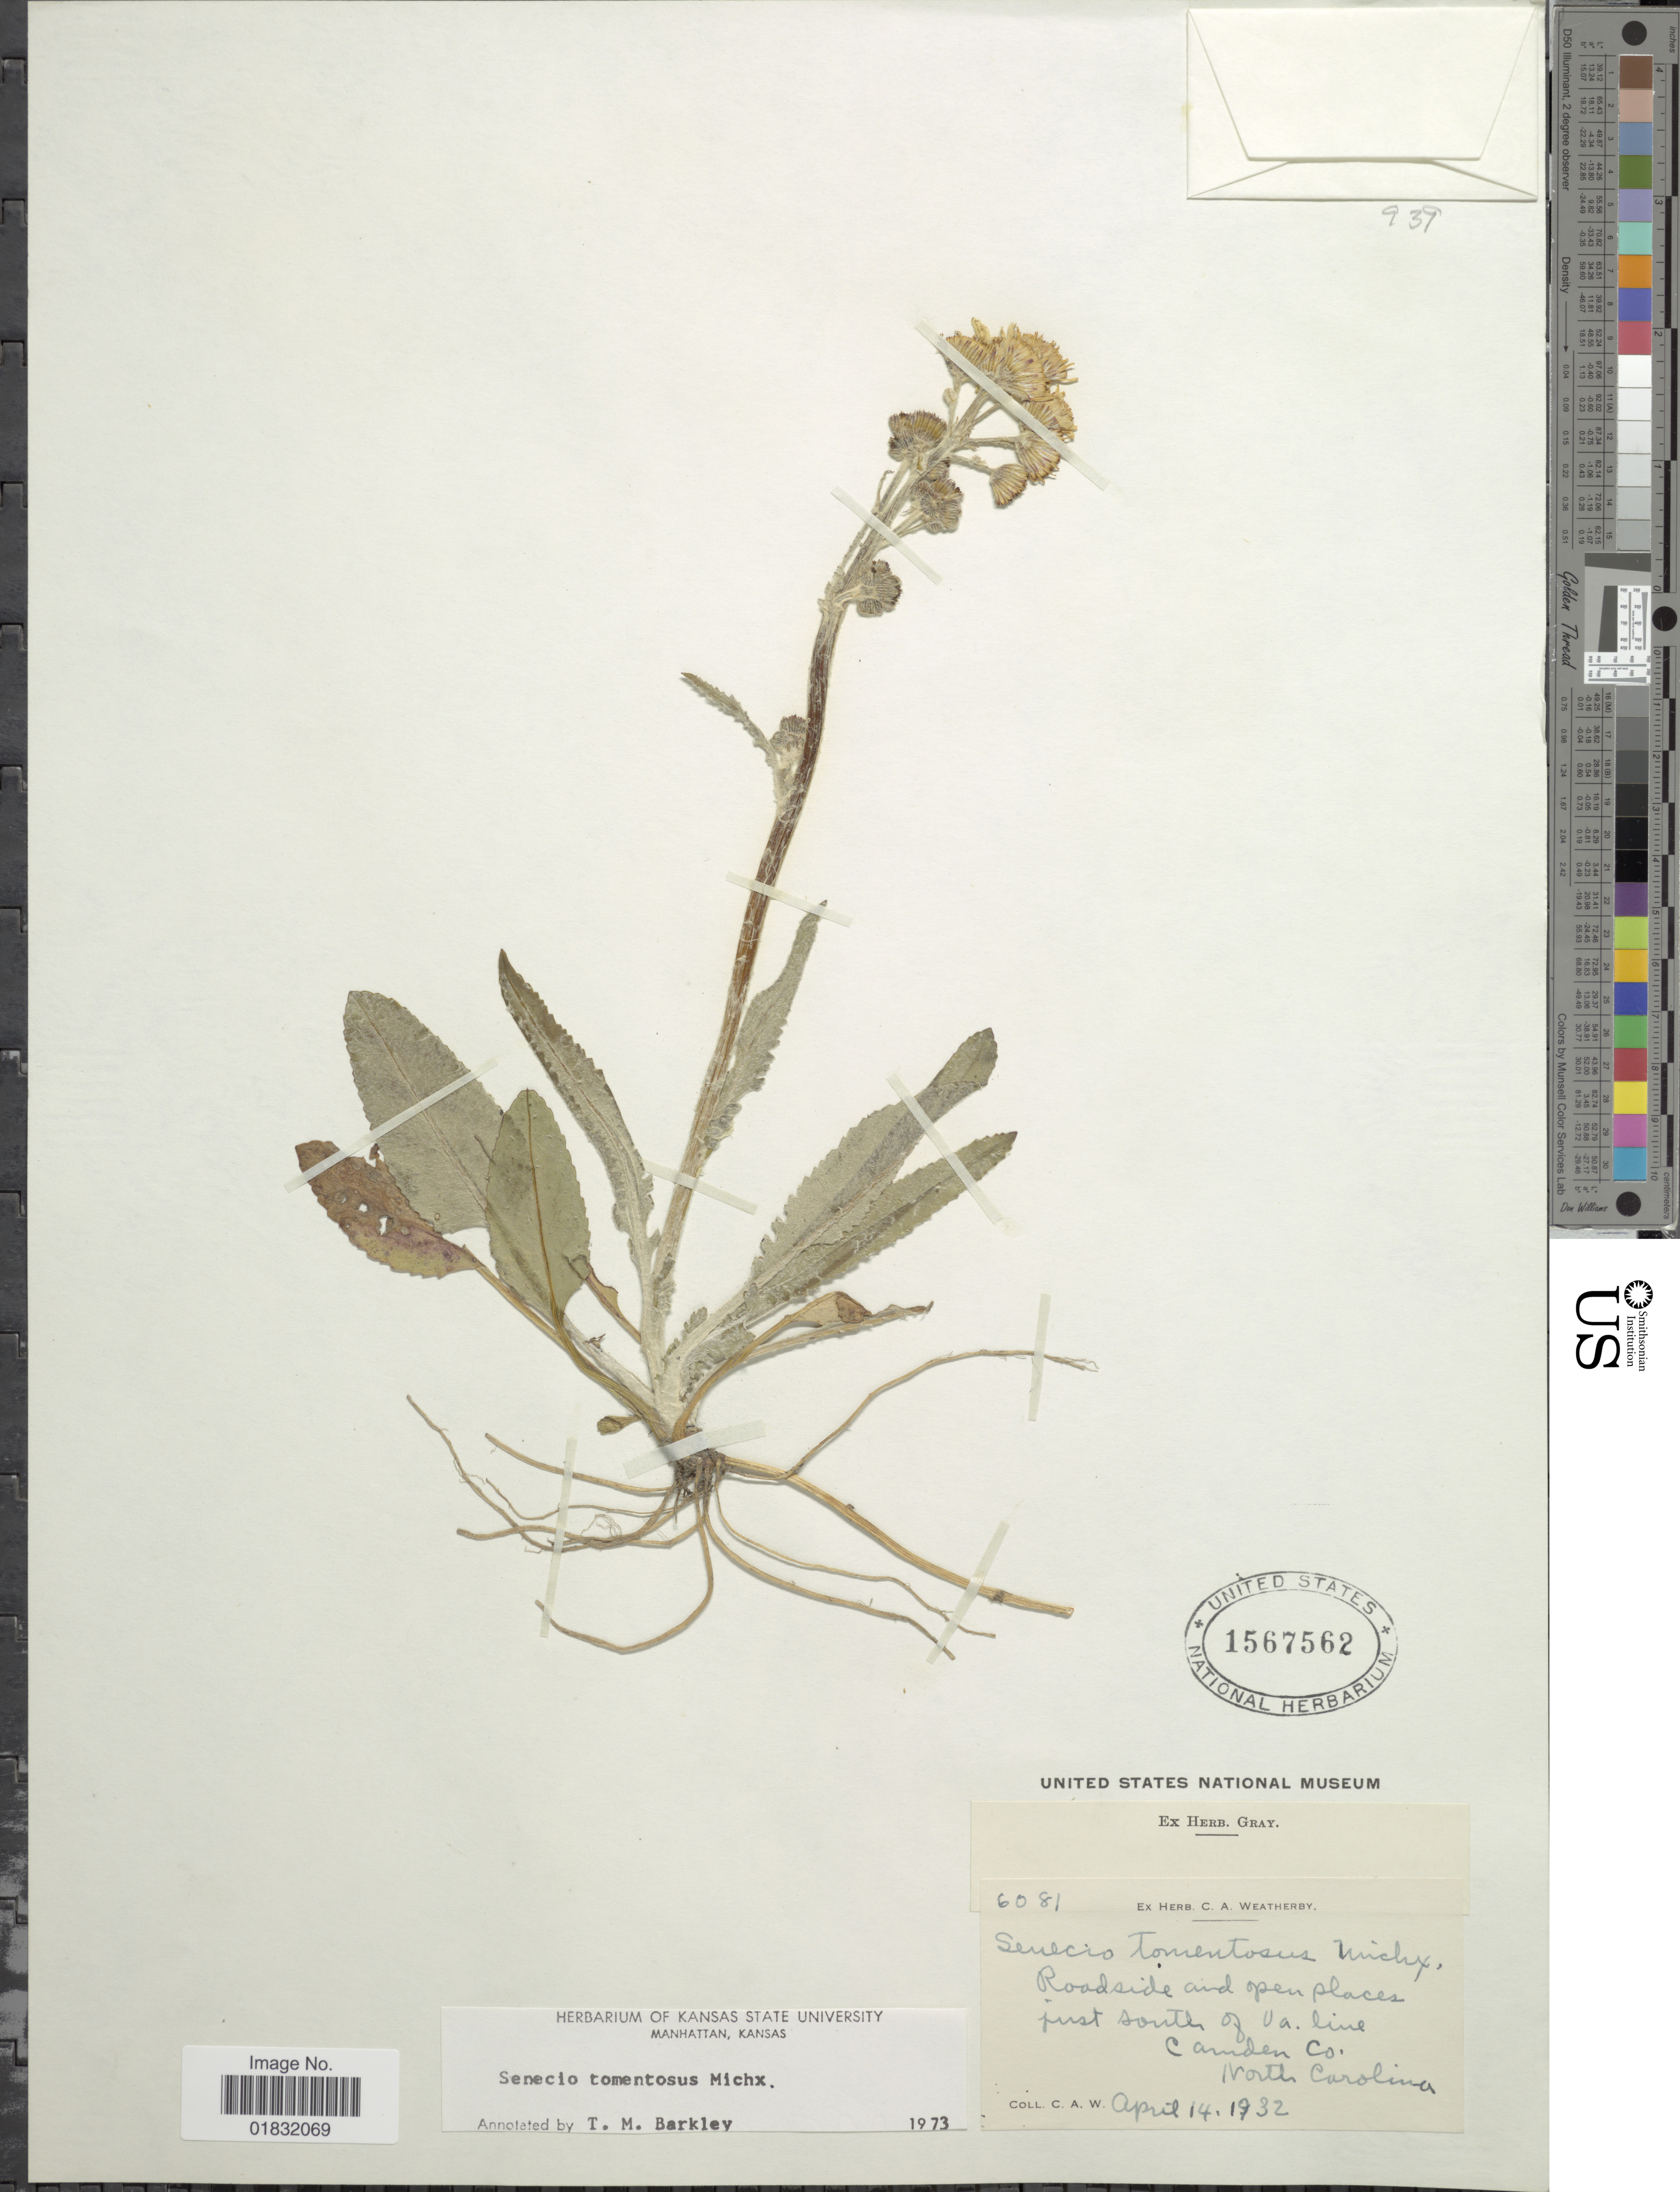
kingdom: Plantae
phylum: Tracheophyta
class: Magnoliopsida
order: Asterales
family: Asteraceae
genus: Packera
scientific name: Packera dubia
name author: (Spreng.) Trock & Mabb.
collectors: C. A. Weatherby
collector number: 6081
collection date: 1932-04-14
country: United States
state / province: North Carolina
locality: Roadside and open places just south of V. A. line Camden Co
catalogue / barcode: US 1567562